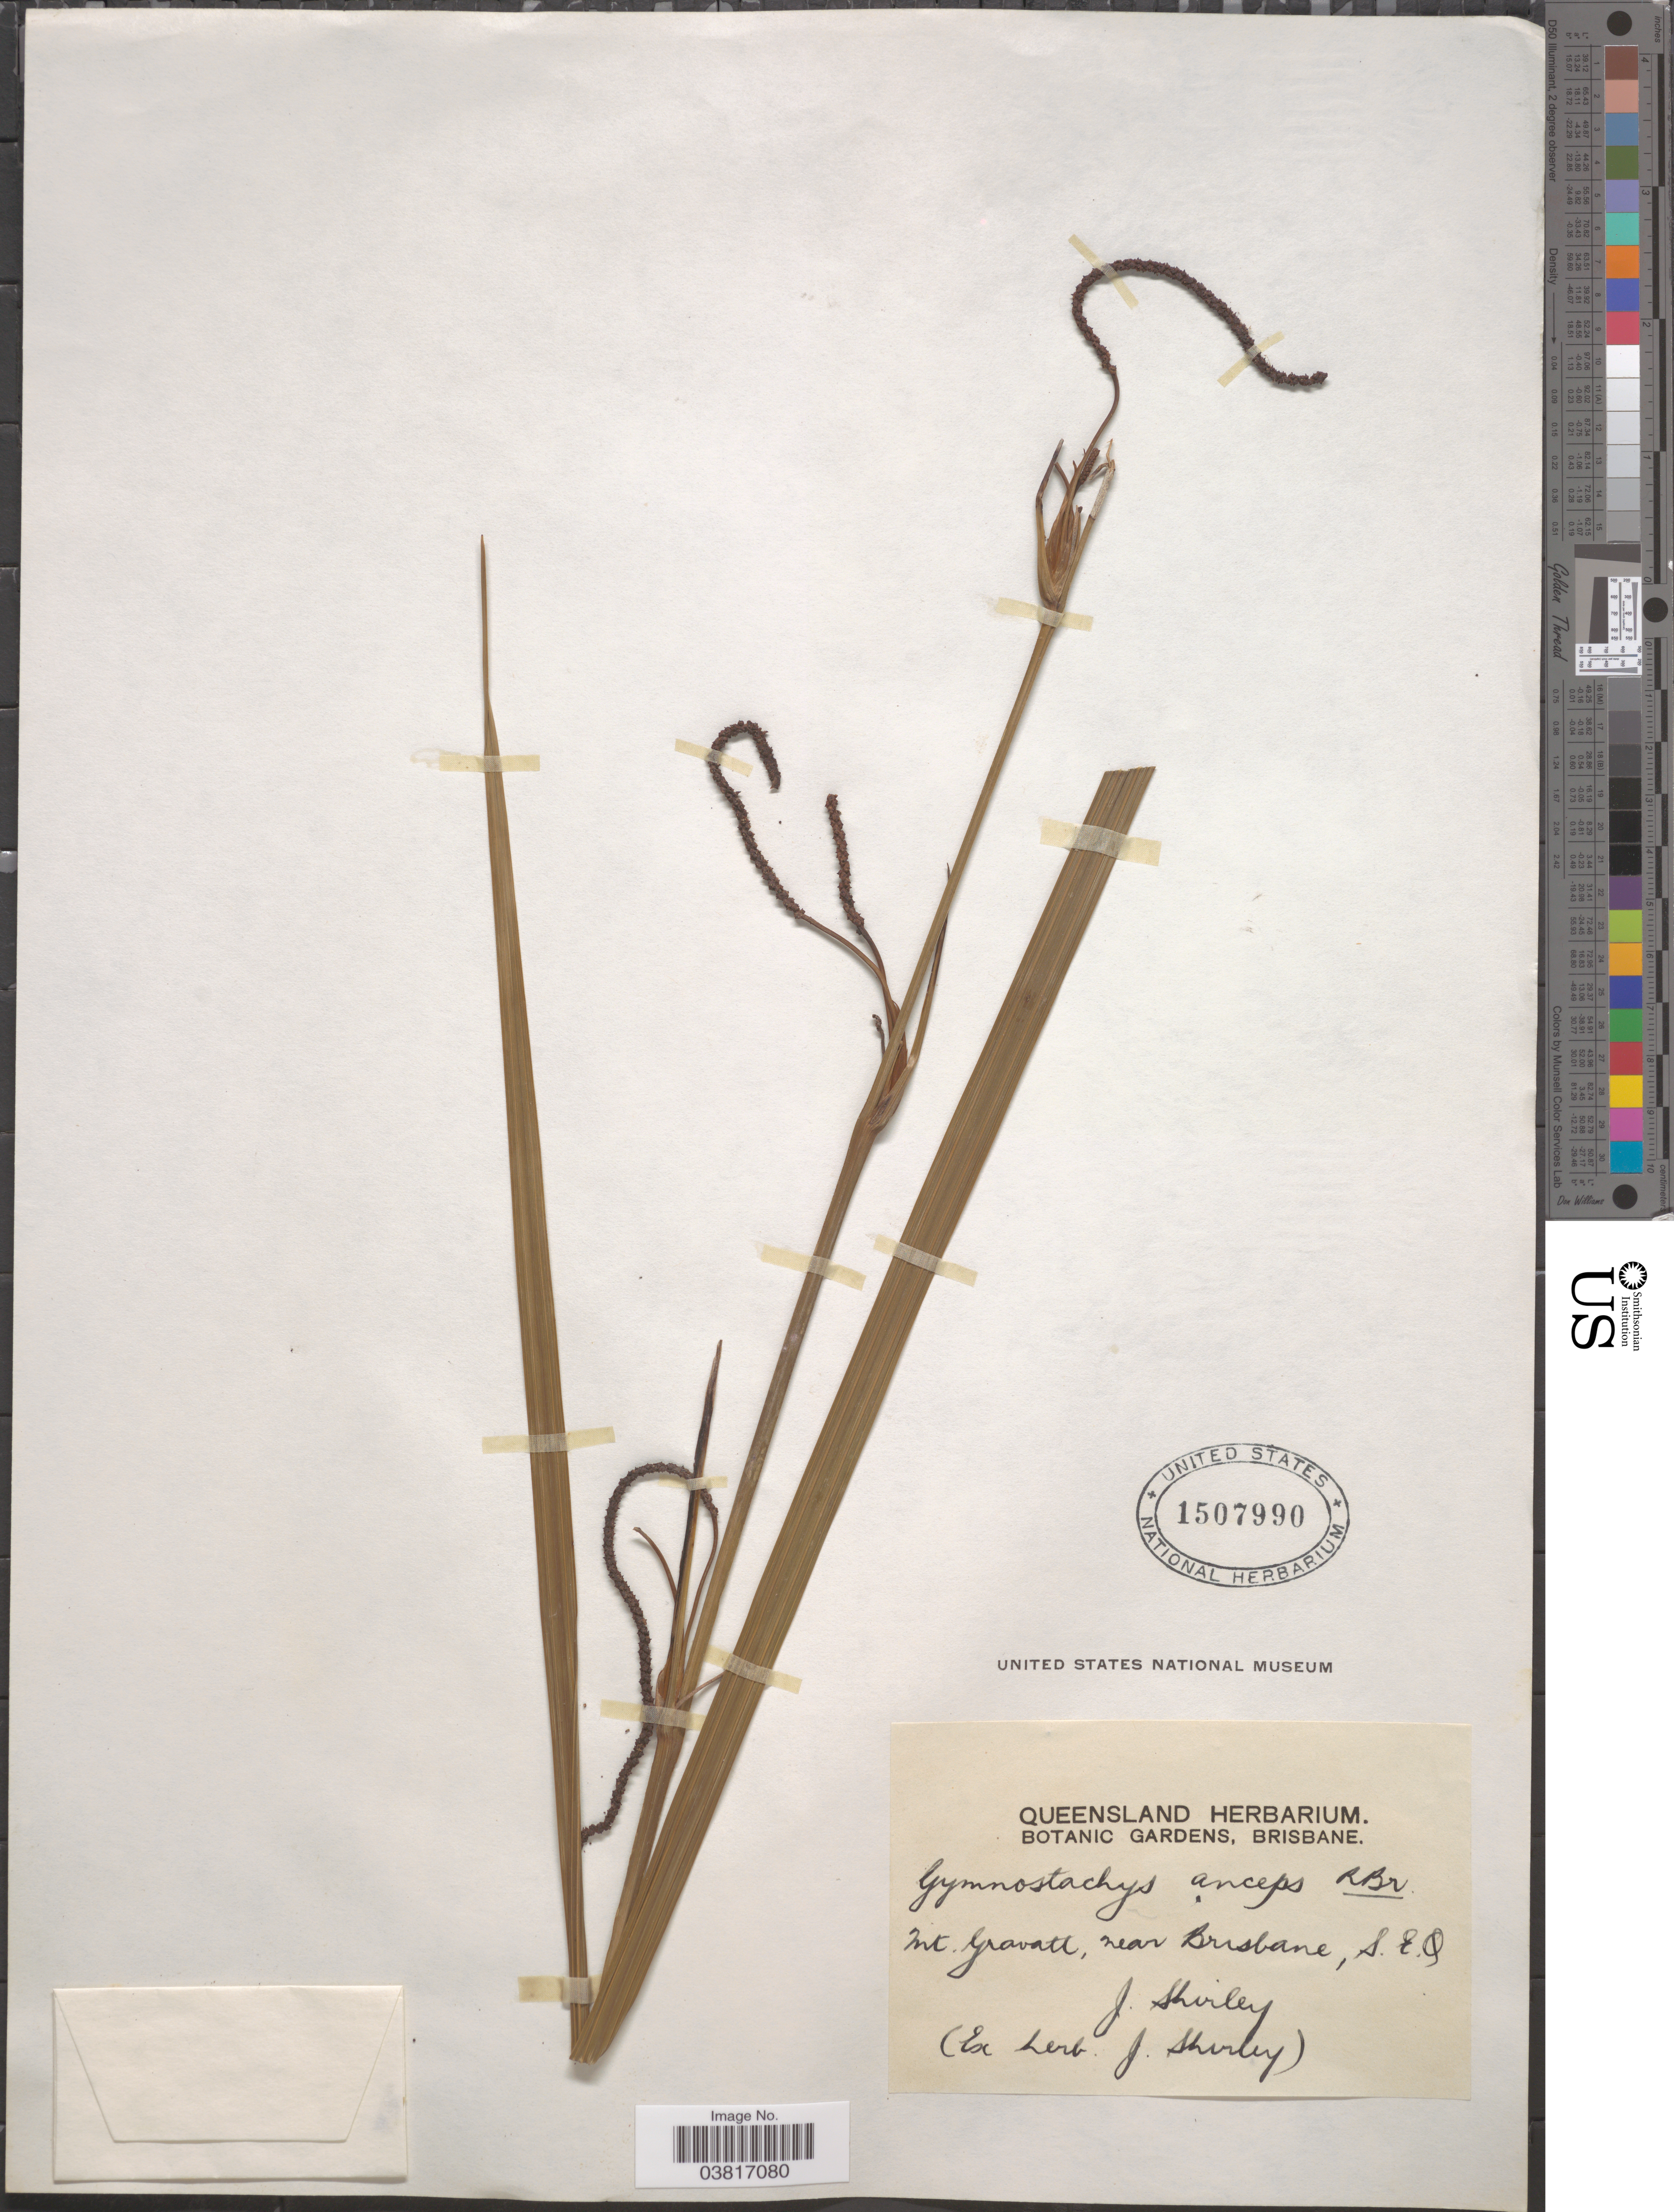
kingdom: Plantae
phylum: Tracheophyta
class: Liliopsida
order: Alismatales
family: Araceae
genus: Gymnostachys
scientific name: Gymnostachys anceps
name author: R. Br.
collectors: J. Shirley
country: Australia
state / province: Queensland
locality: Mt. Gravatt, near Brisbane, S.E.Q.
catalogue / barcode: US 1507990